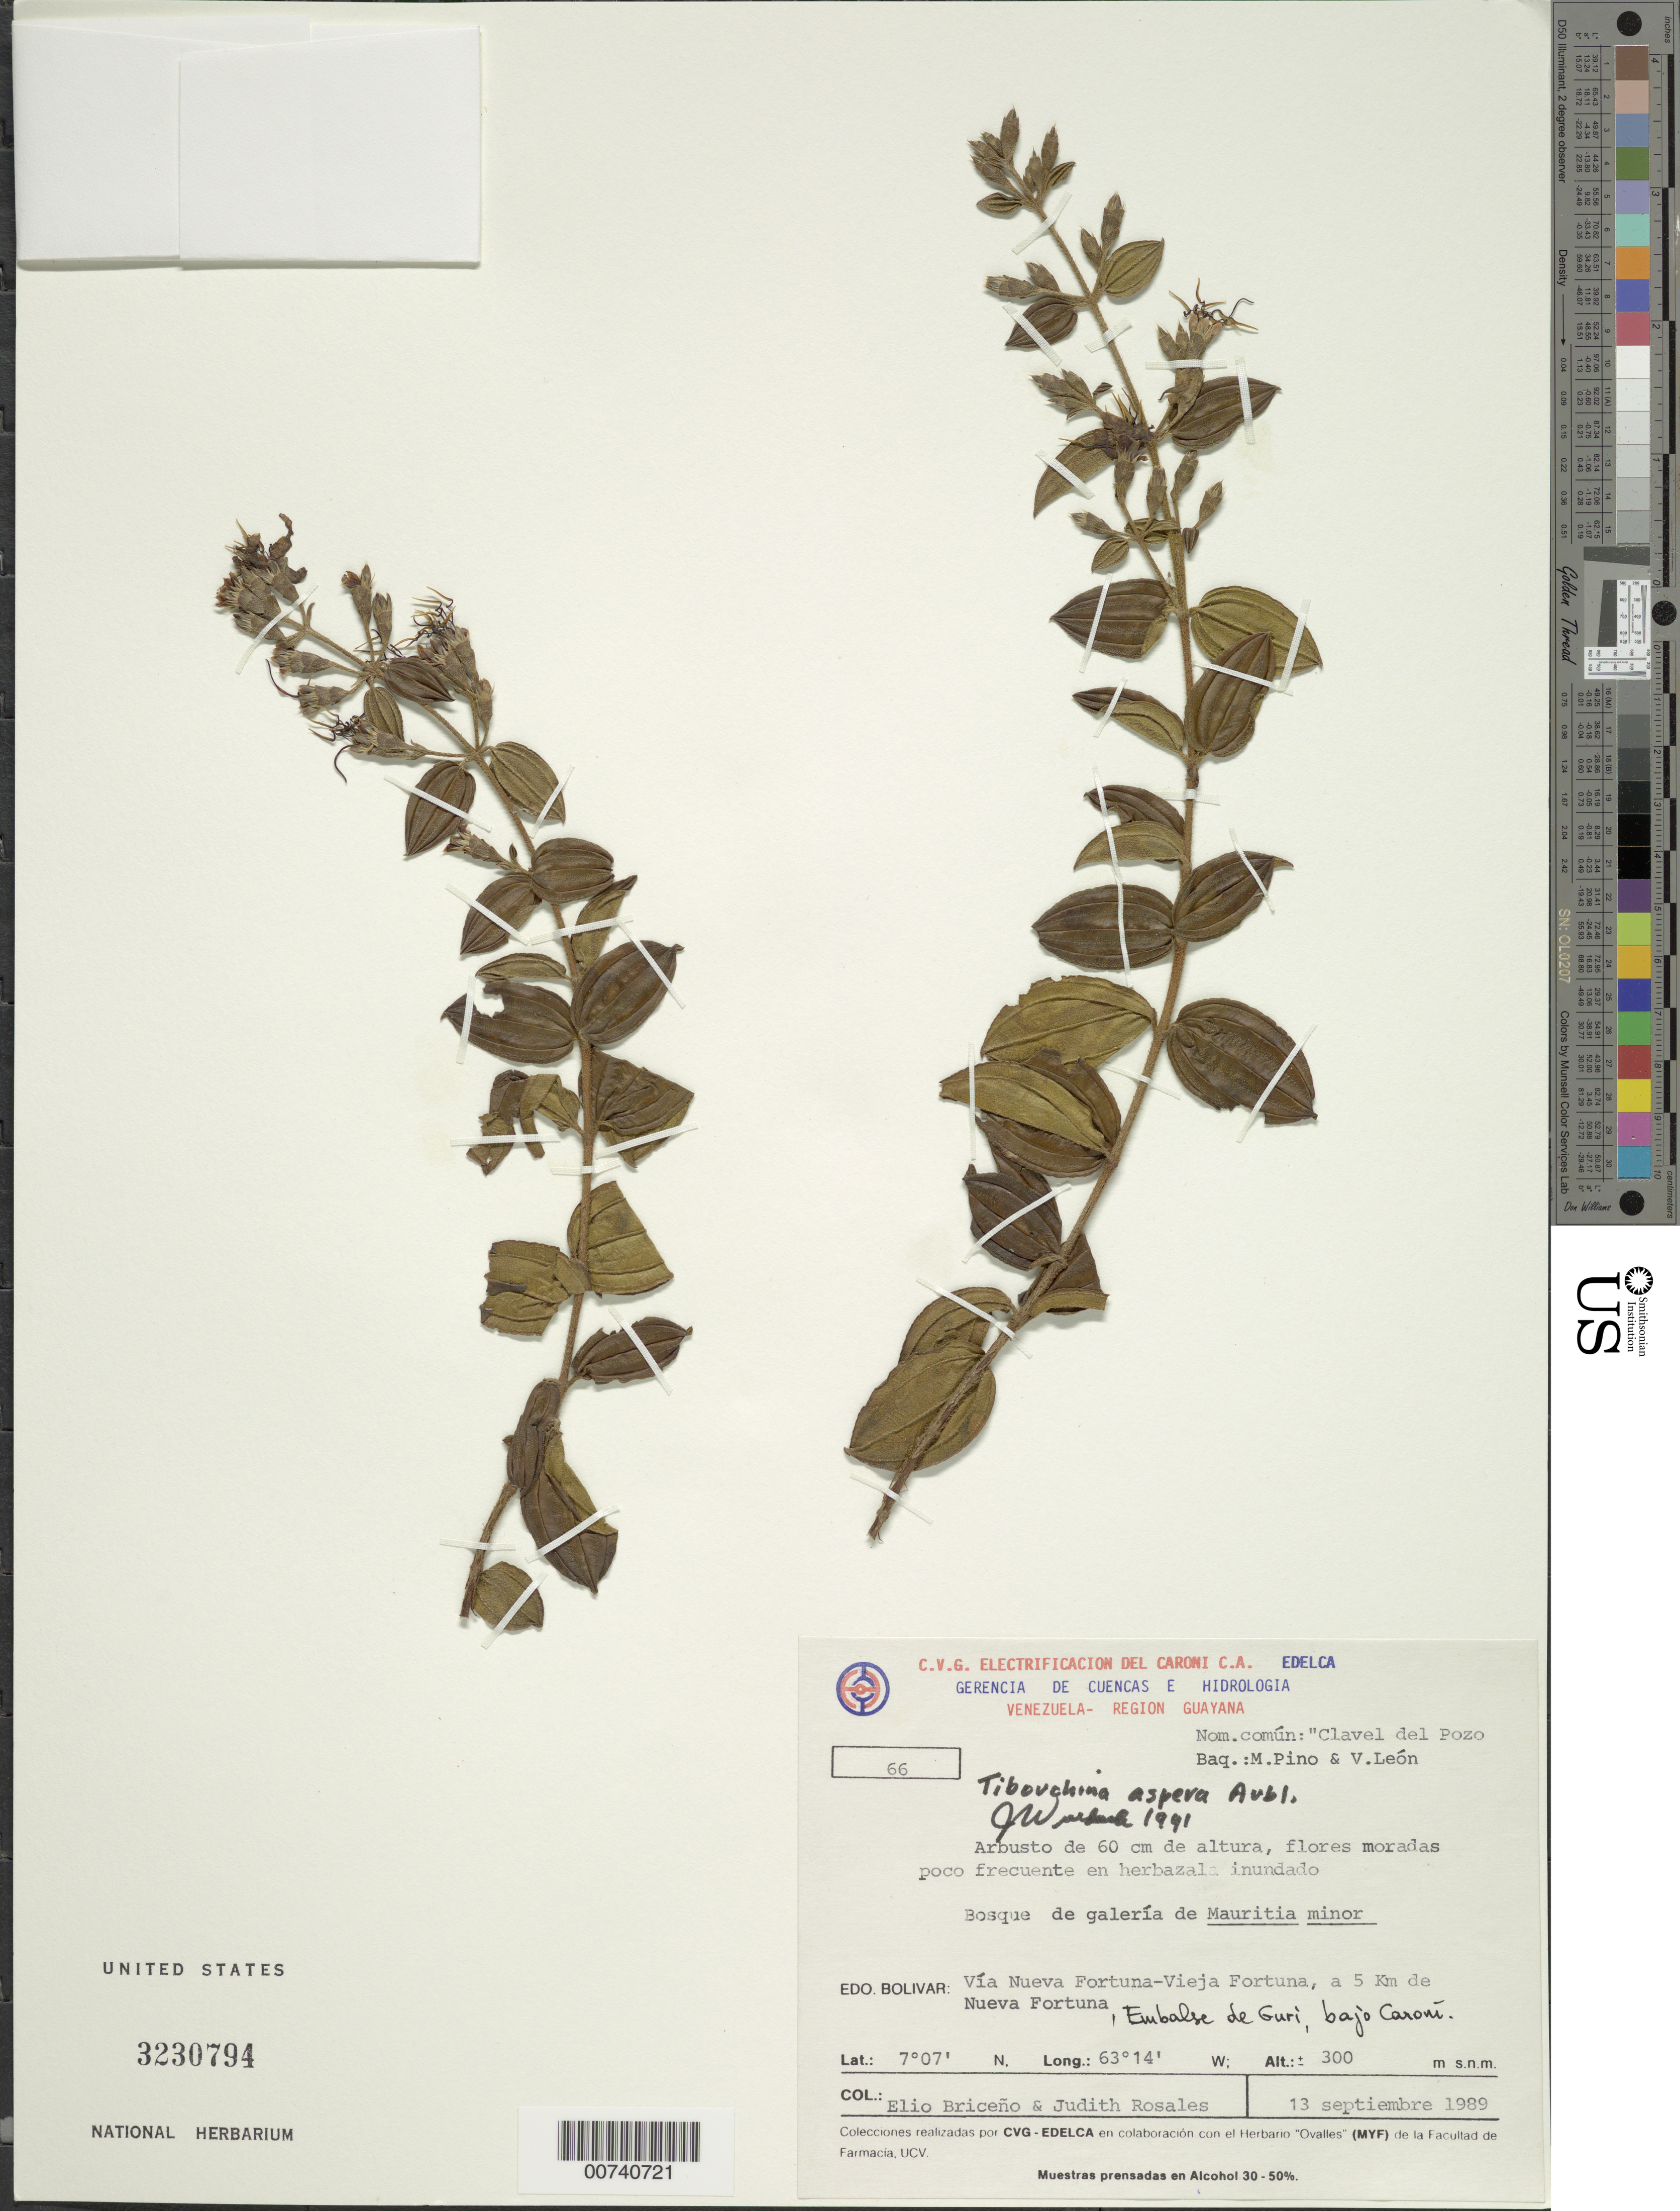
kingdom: Plantae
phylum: Tracheophyta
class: Magnoliopsida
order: Myrtales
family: Melastomataceae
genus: Tibouchina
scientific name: Tibouchina aspera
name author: Aubl.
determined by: Wurdack, John J., (US), US (UNITED STATES)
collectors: E. Briceño & J. Rosales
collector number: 66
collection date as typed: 13-Sep-89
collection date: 1989-09-13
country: Venezuela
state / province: Bolívar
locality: Nueva Fortuna to Vieja Fortuna road, 5 km from Nueva Fortuna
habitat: Gallery forest, with Mauritia minor; inundated areas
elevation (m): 300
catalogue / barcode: US 3230794